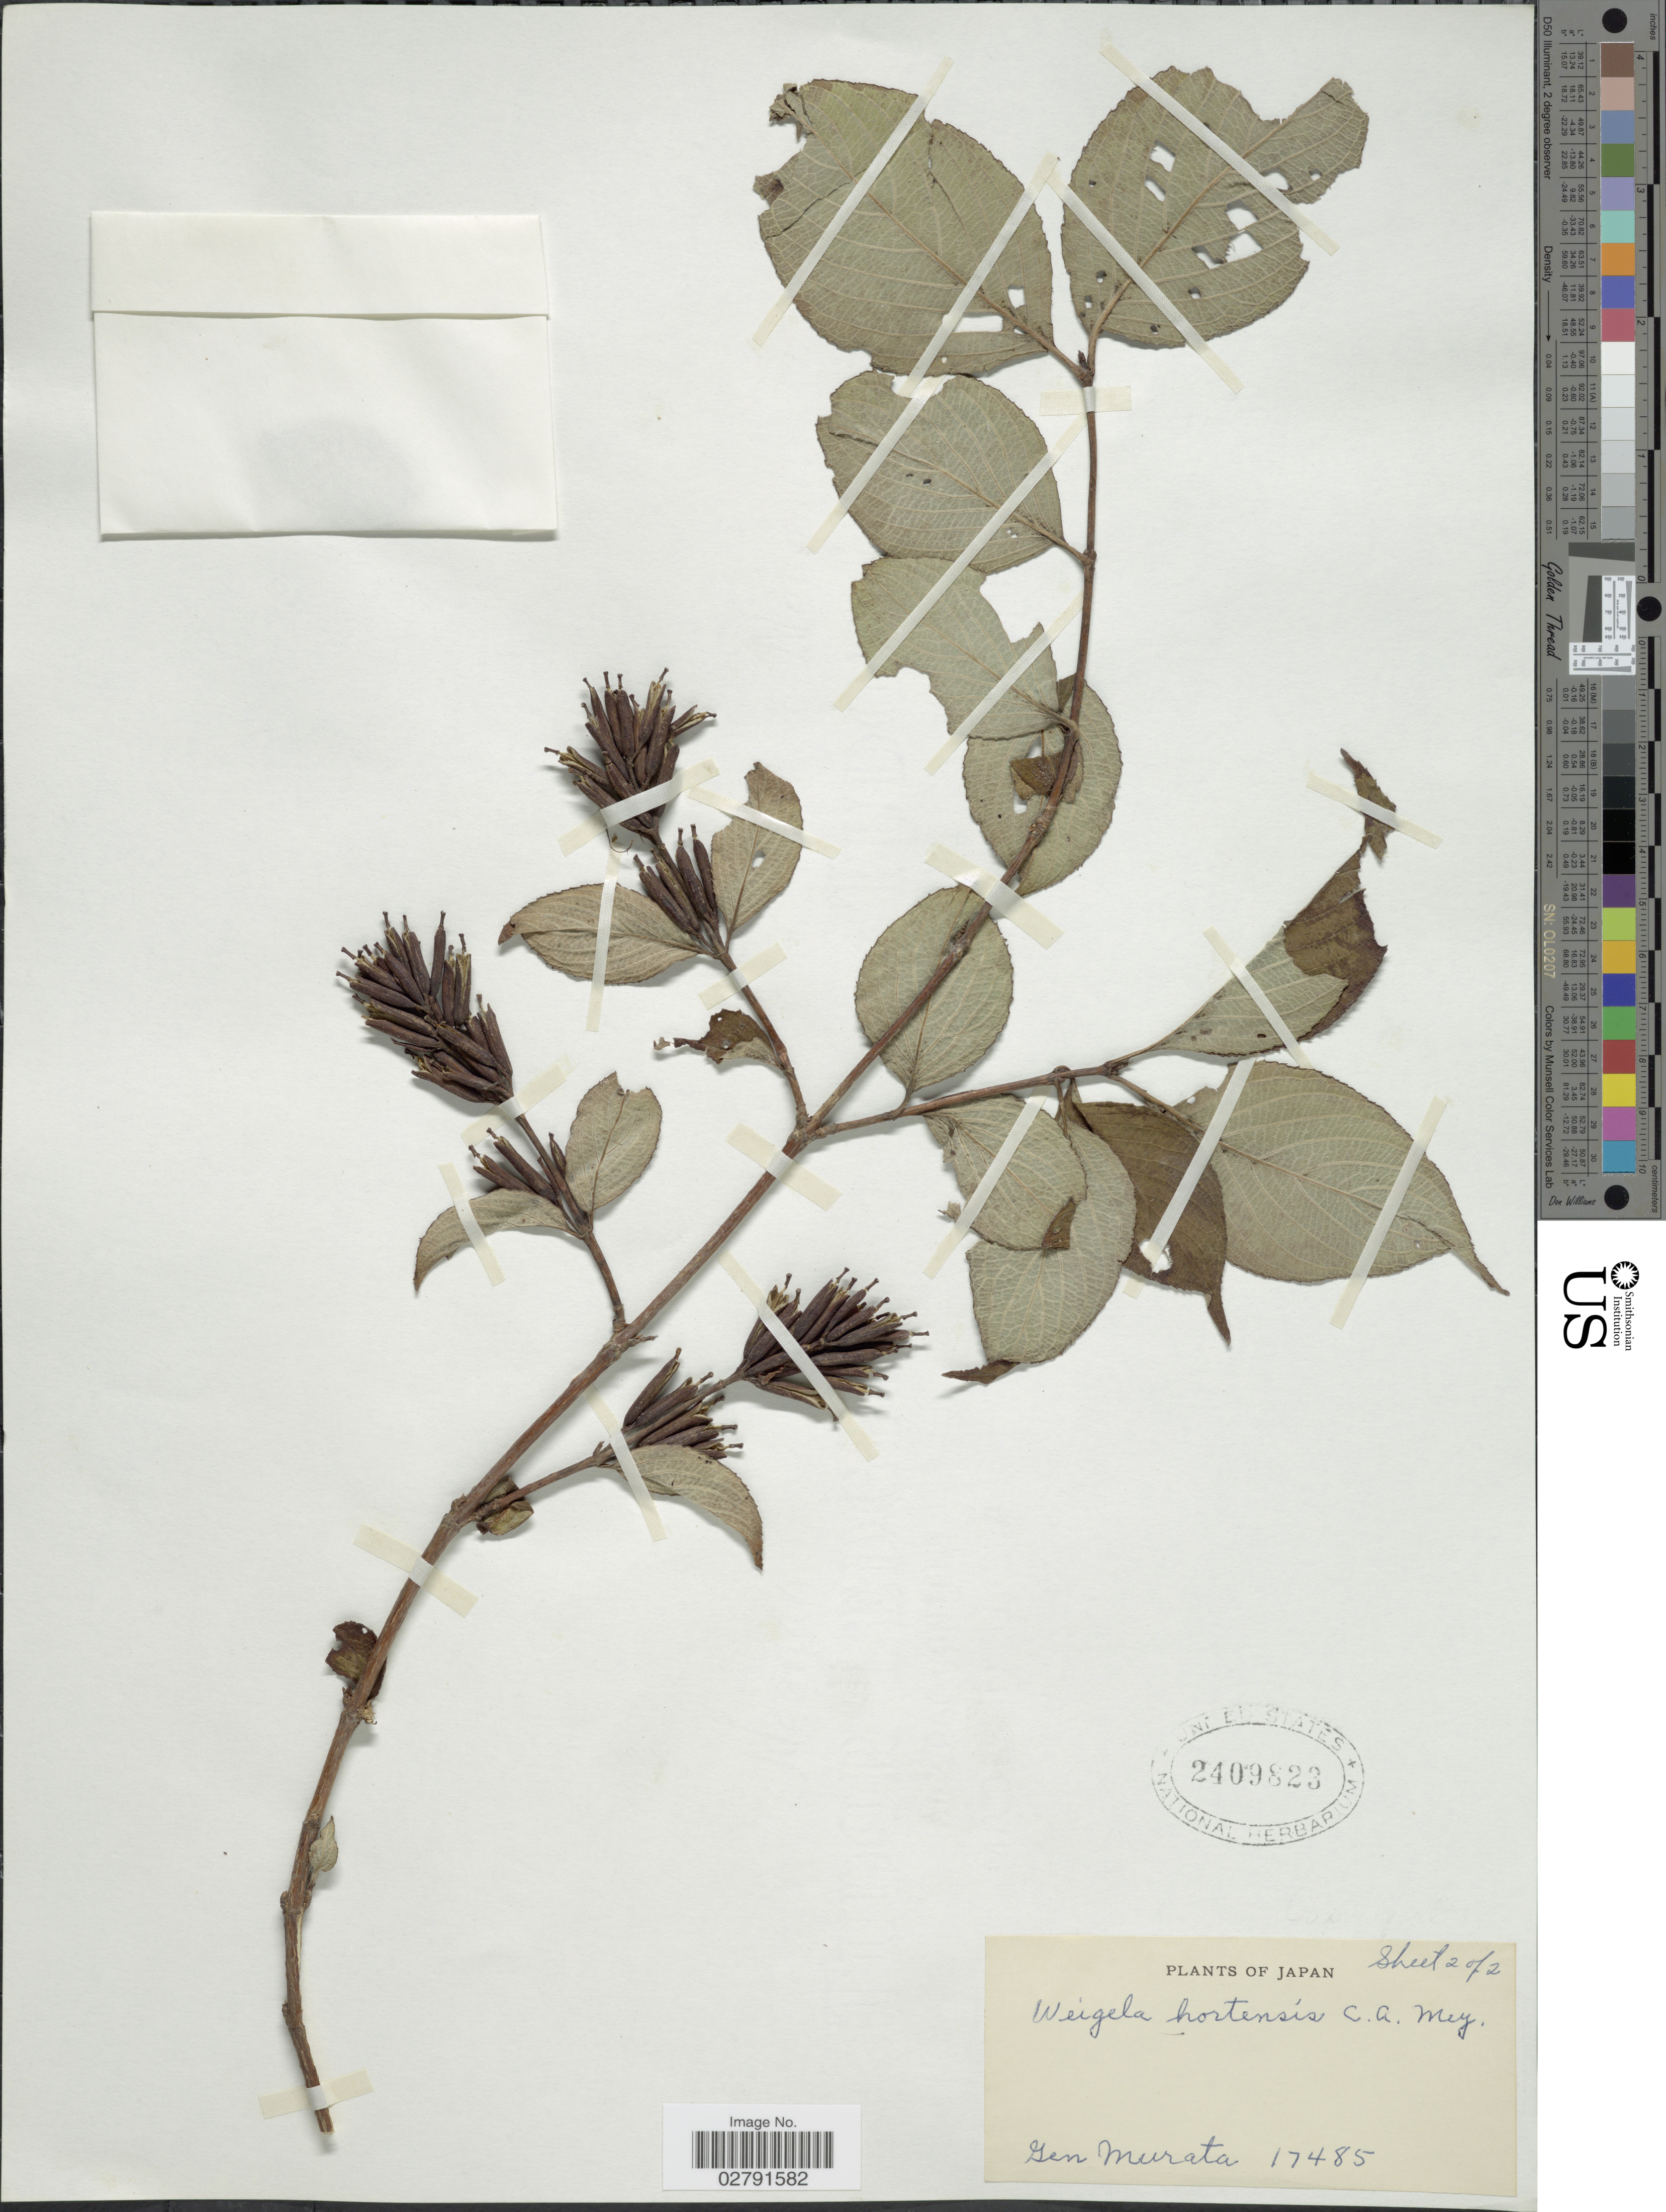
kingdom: Plantae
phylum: Tracheophyta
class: Magnoliopsida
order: Dipsacales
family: Caprifoliaceae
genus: Diervilla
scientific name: Diervilla hortensis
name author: Siebold & Zucc.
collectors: G. Murata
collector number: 17485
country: Japan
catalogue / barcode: US 2409823